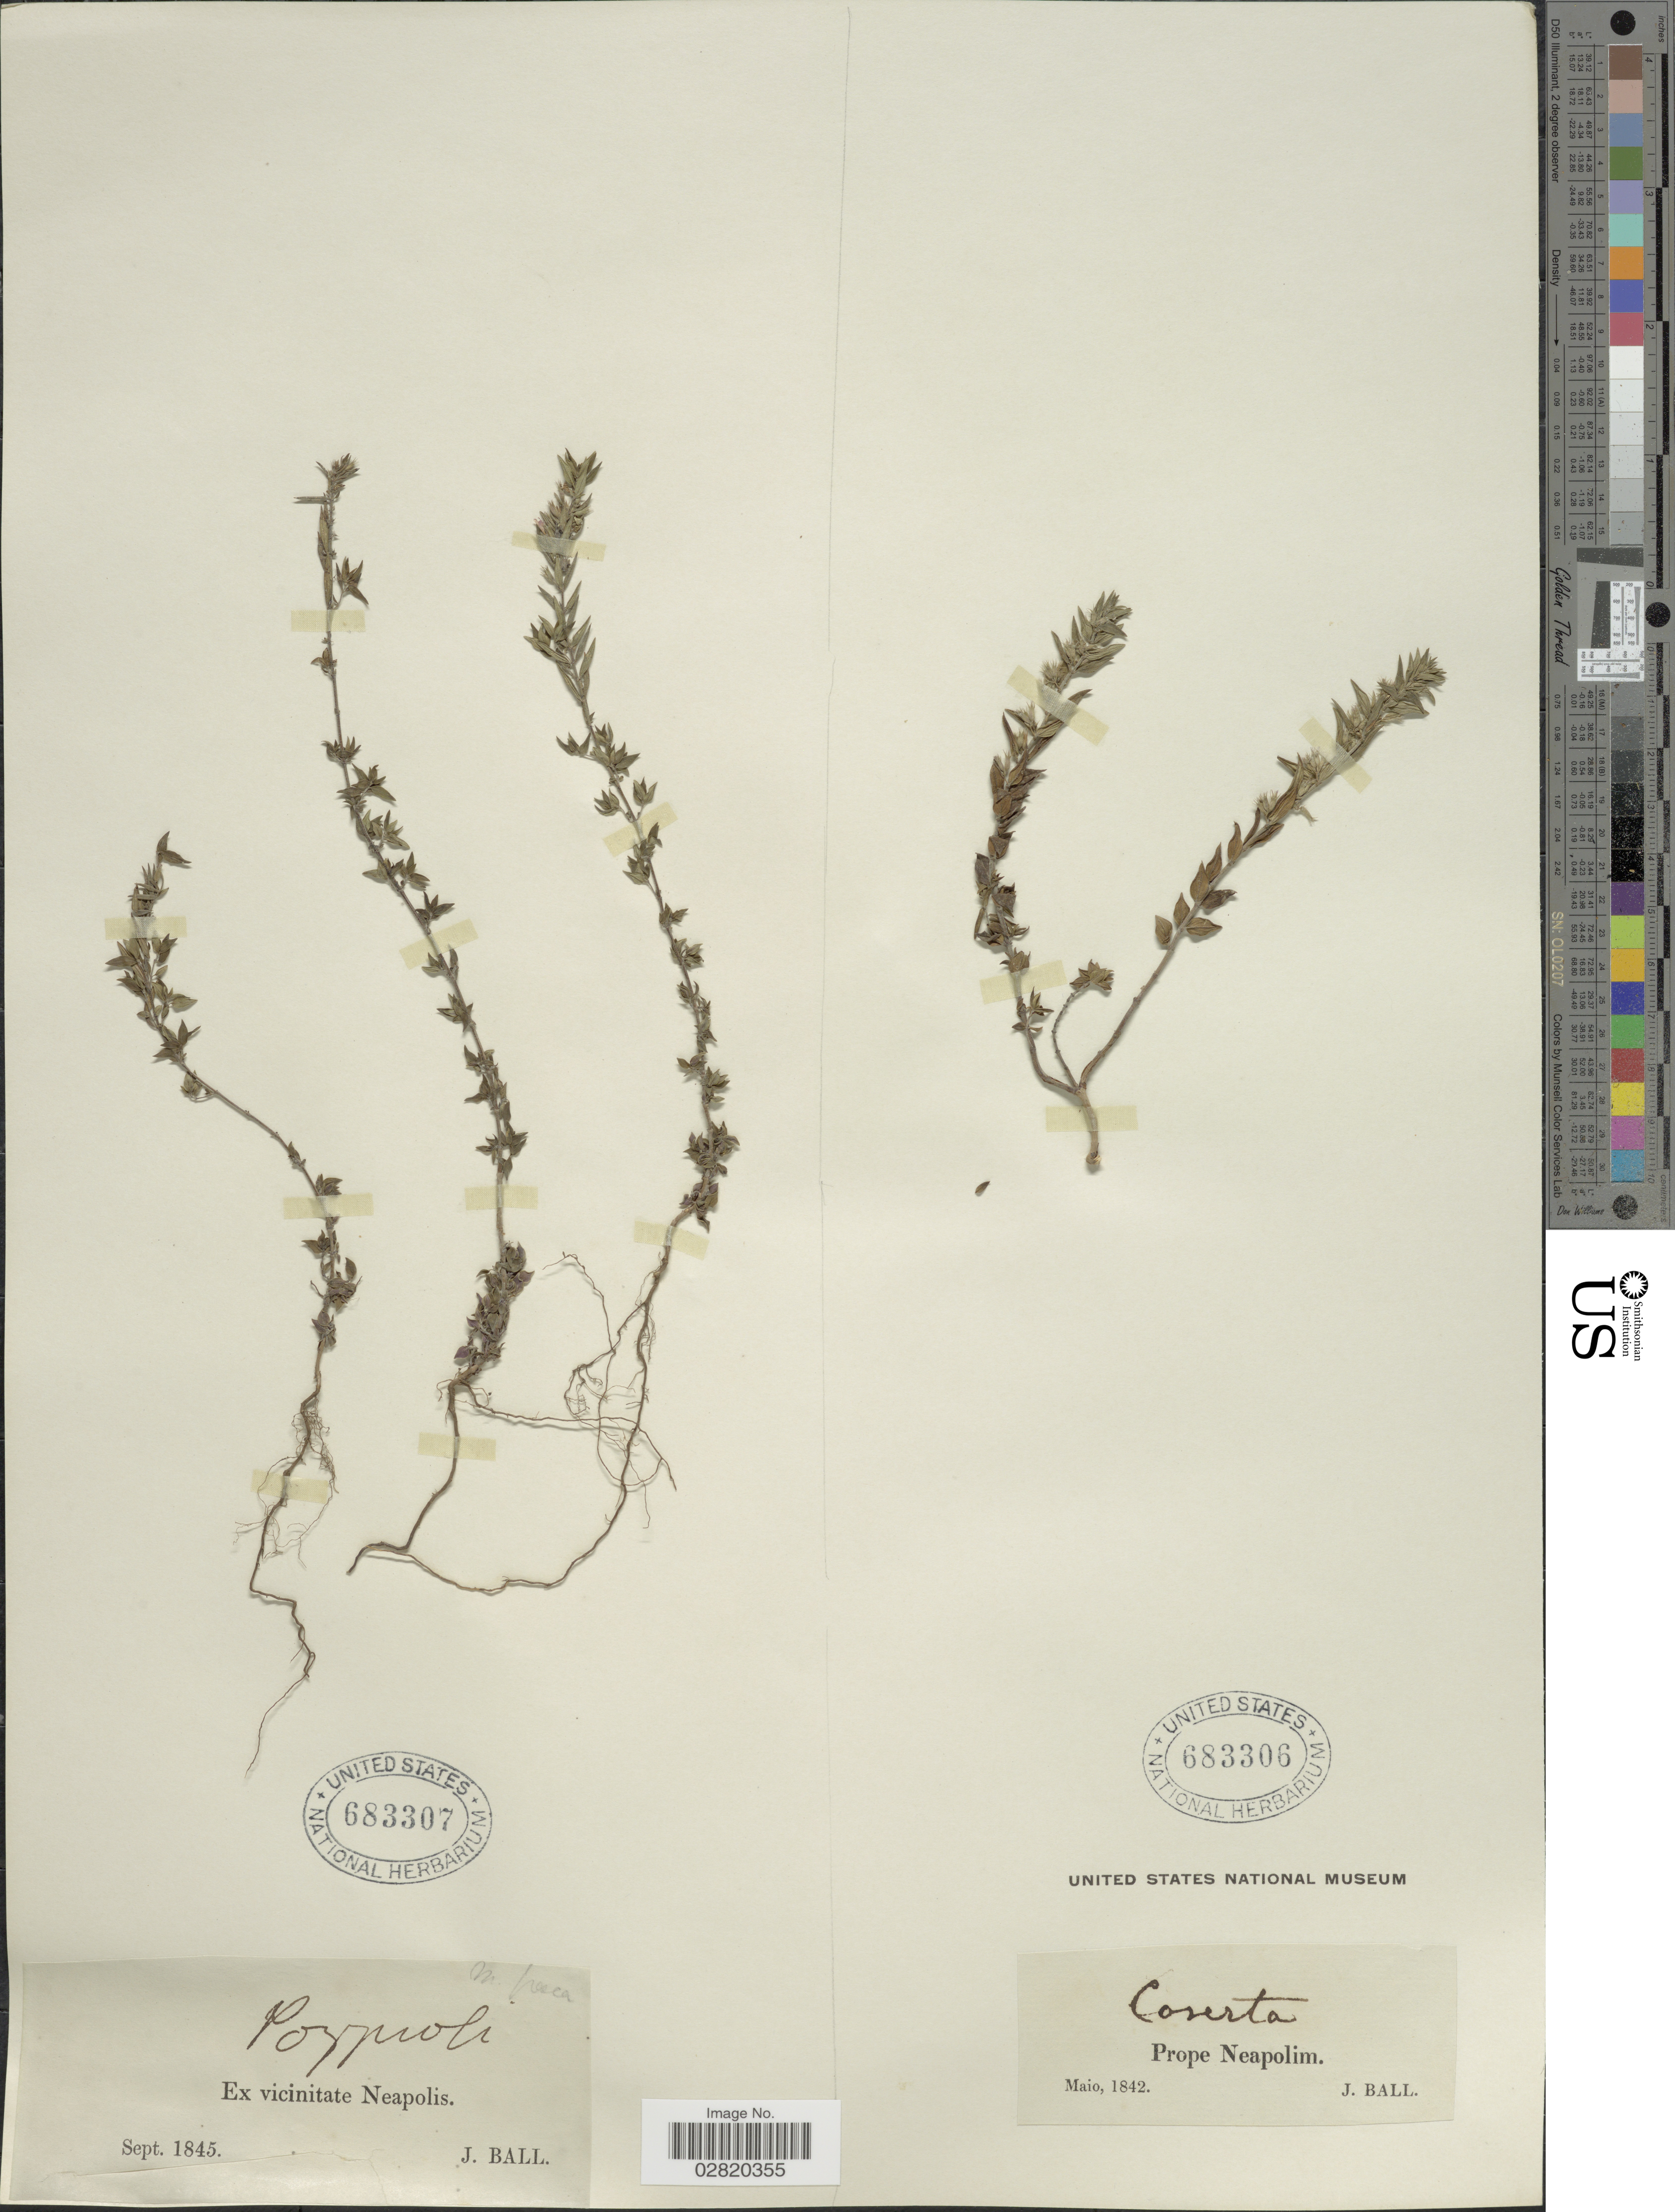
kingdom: Plantae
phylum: Tracheophyta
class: Magnoliopsida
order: Lamiales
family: Lamiaceae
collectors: J. Ball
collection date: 1845-09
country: Italy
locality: Pozzoli. Ex vicinitate Neapolis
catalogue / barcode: US 683307